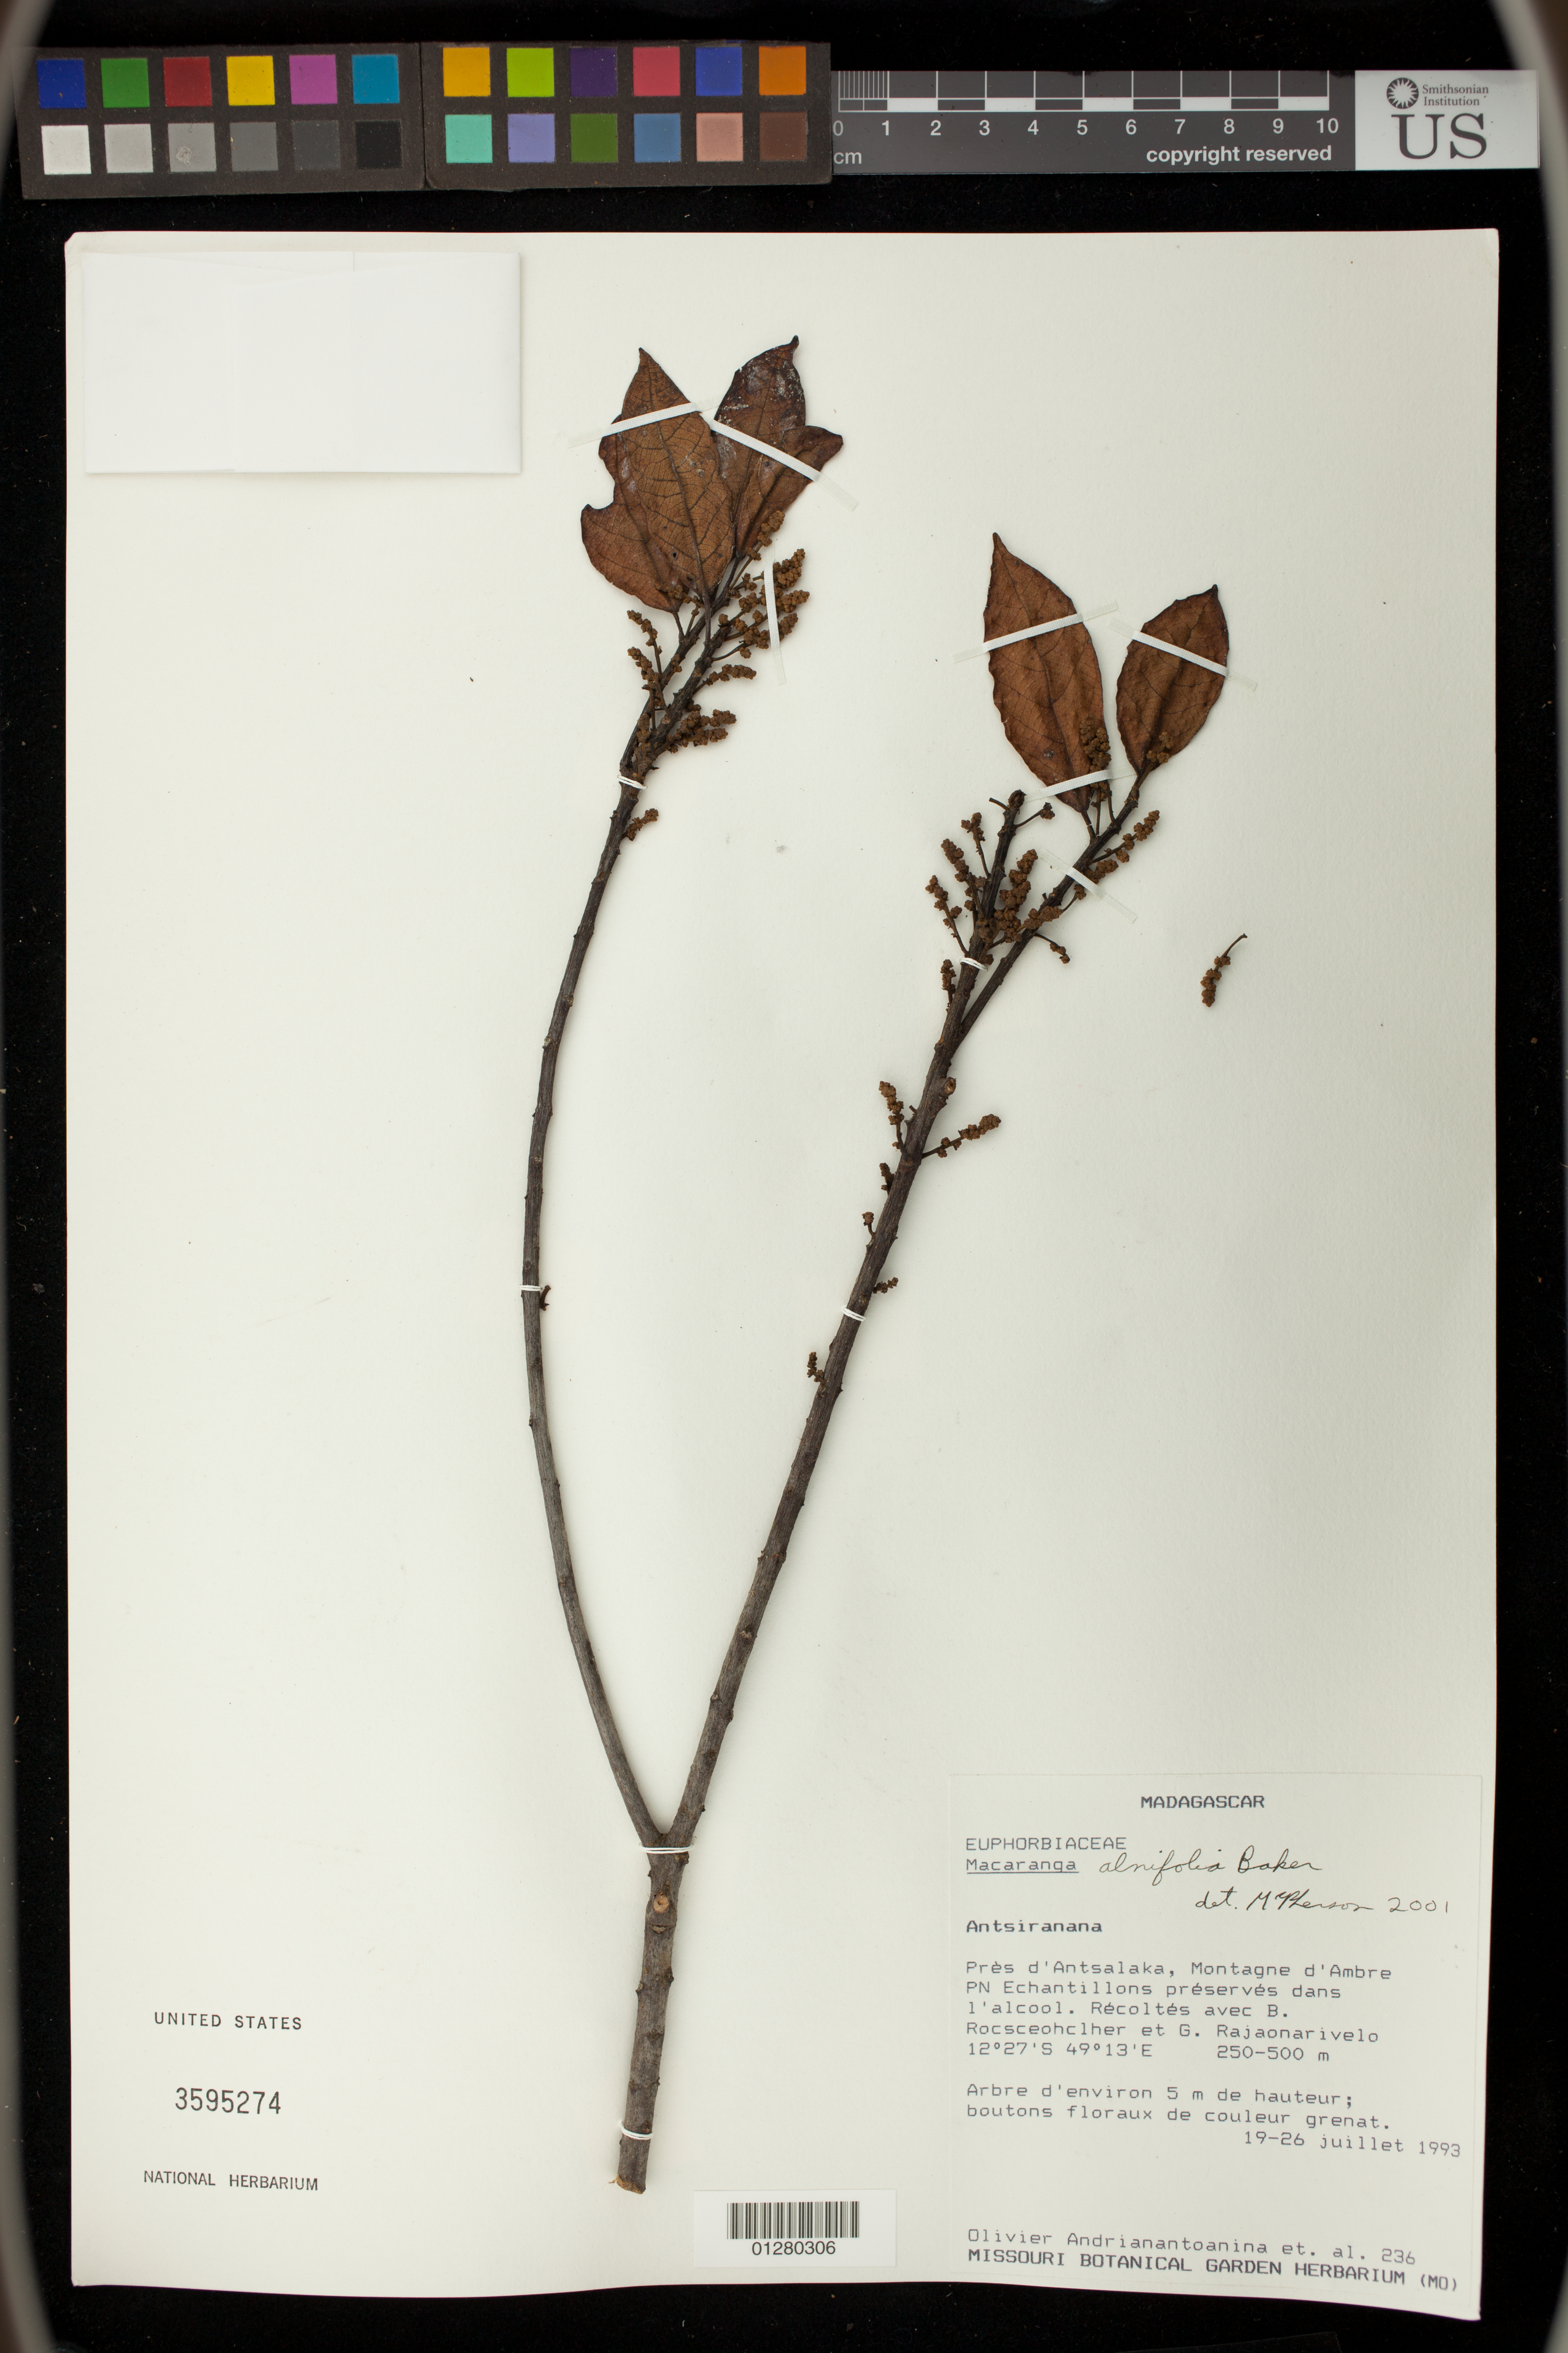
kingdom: Plantae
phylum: Tracheophyta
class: Magnoliopsida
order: Malpighiales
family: Euphorbiaceae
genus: Macaranga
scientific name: Macaranga alnifolia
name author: Baker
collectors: O. Andrianantoanina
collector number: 236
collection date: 1993-07-17/1993-07-26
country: Madagascar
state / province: Diana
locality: Antsiranana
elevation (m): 250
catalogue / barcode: US 3595274